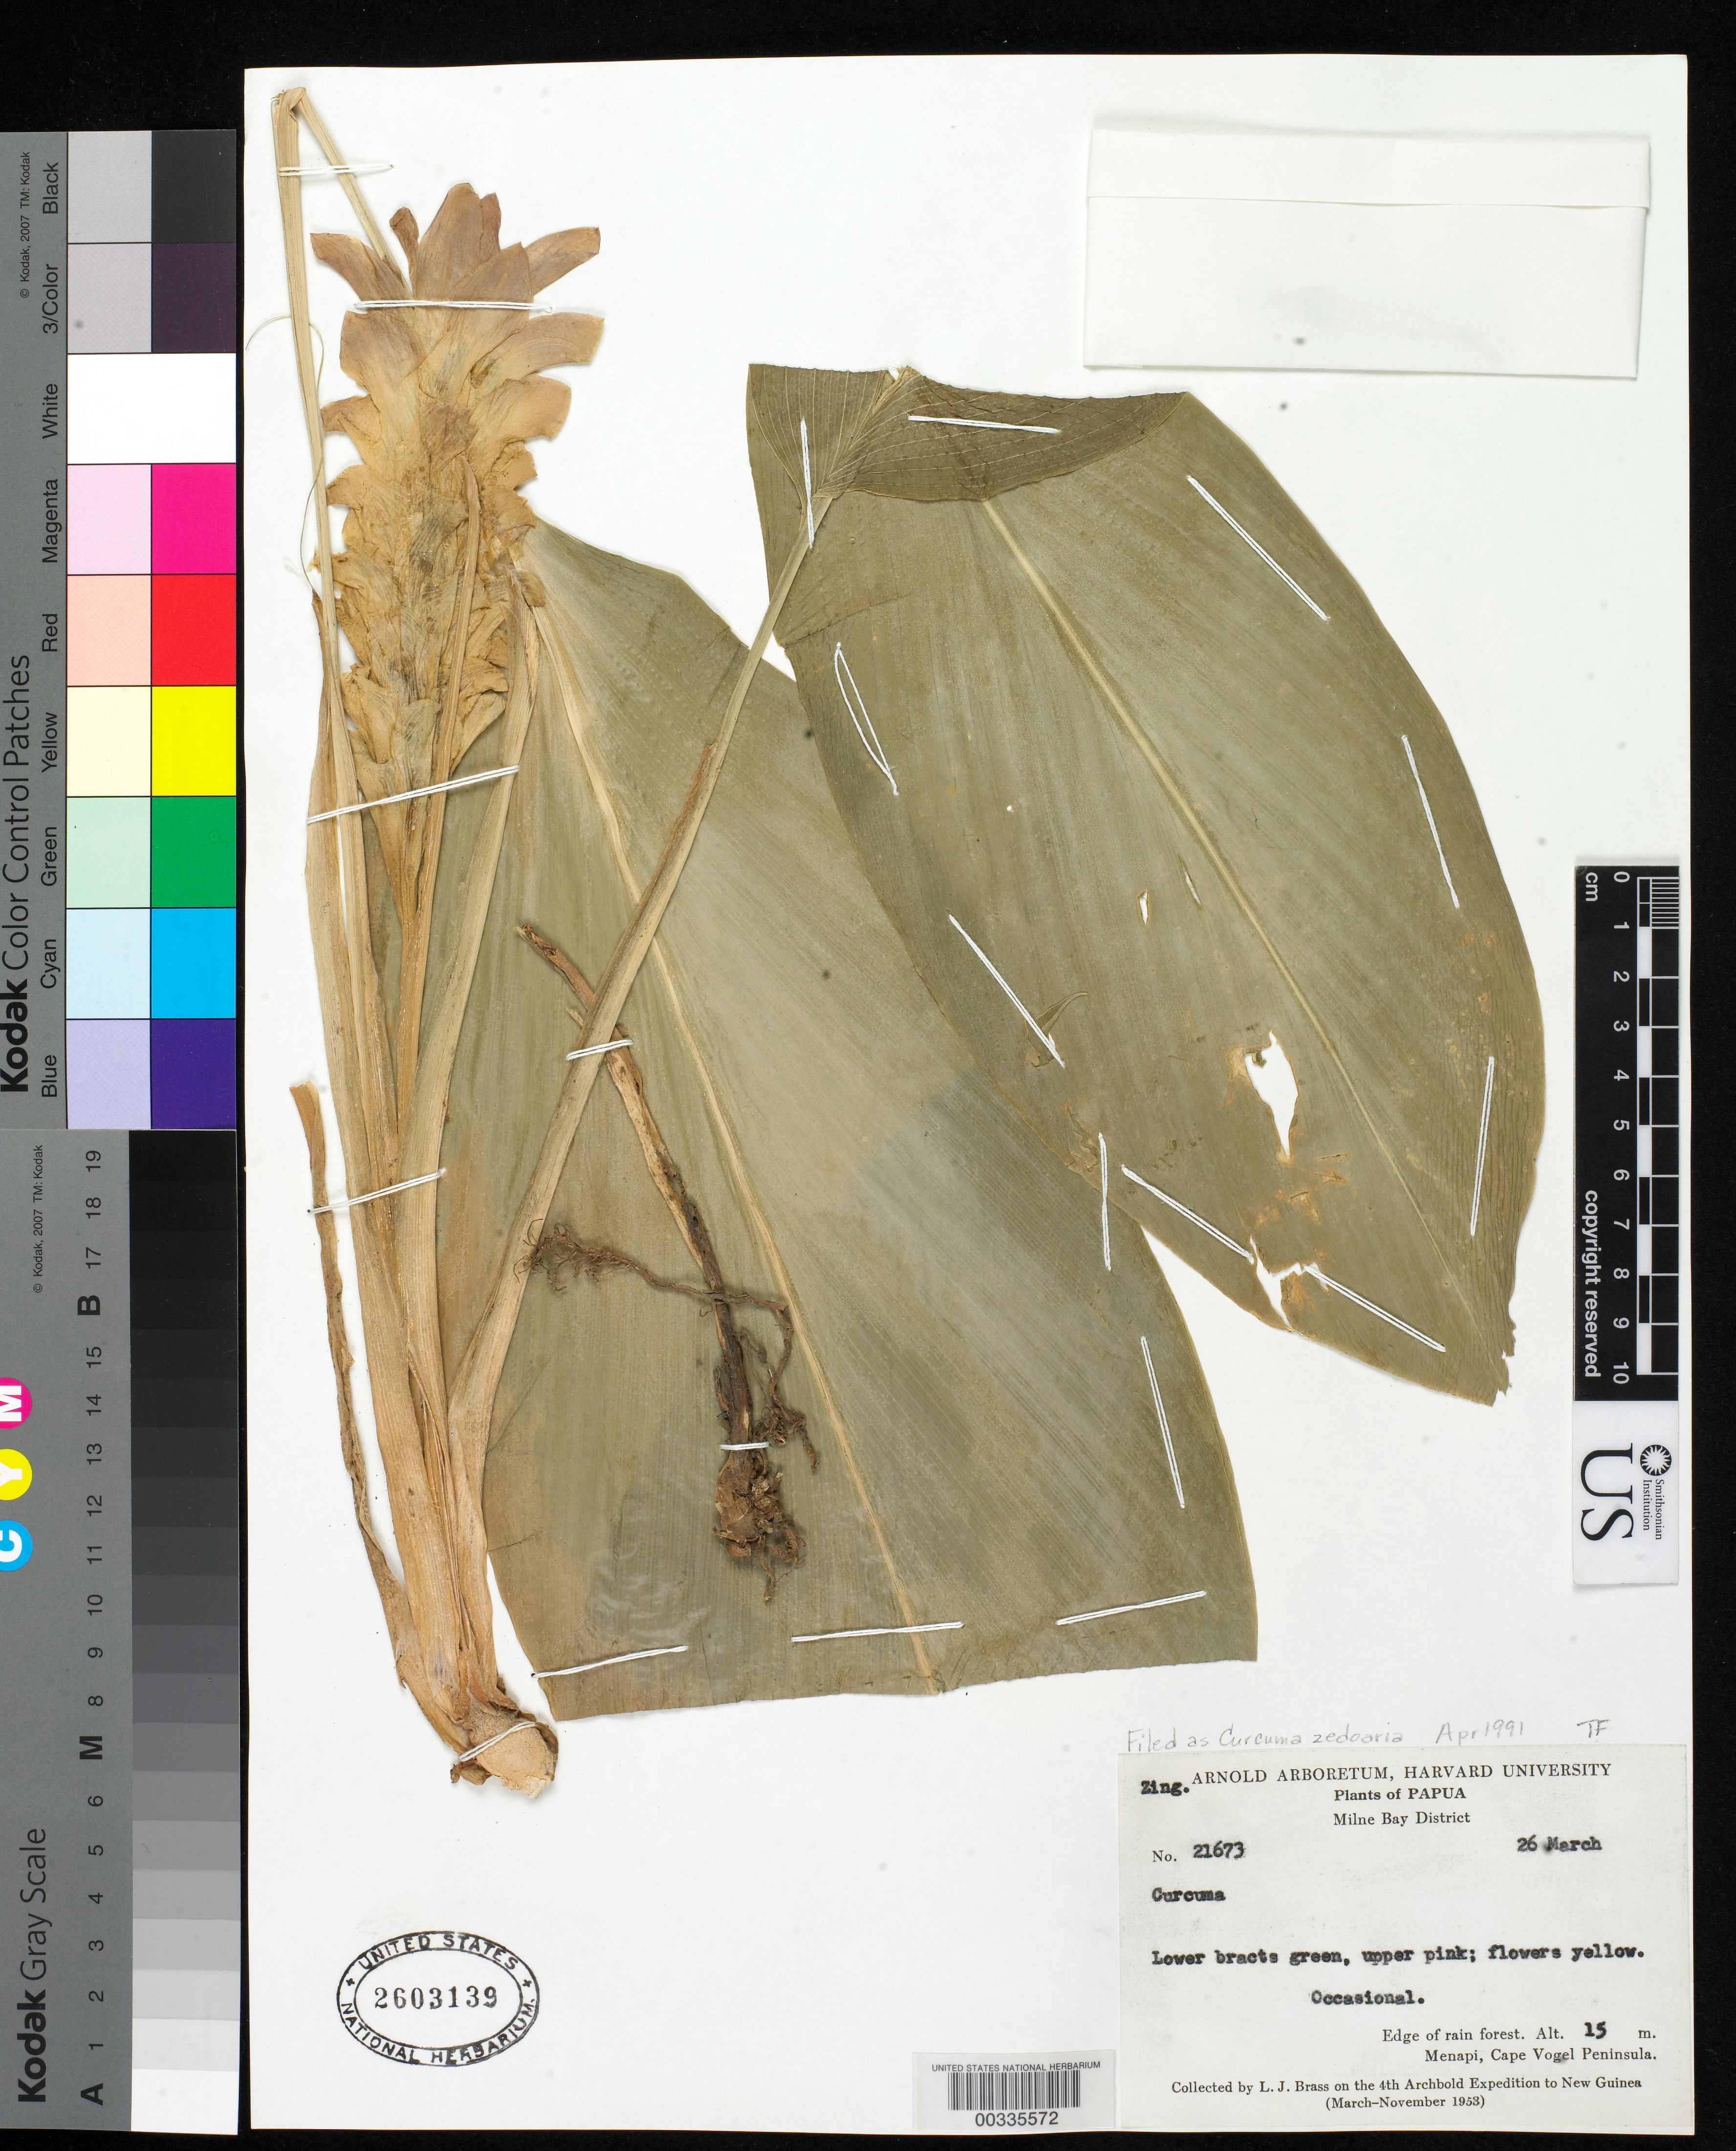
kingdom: Plantae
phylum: Tracheophyta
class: Liliopsida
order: Zingiberales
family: Zingiberaceae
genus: Curcuma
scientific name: Curcuma parviflora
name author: Wall.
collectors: L. J. Brass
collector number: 21673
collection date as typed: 26 Mar 1953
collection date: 1953-03-26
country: Papua New Guinea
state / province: Milne Bay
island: New Guinea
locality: Milne bay dist, menapi, cape vogel peninsula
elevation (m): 15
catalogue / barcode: US 2603139